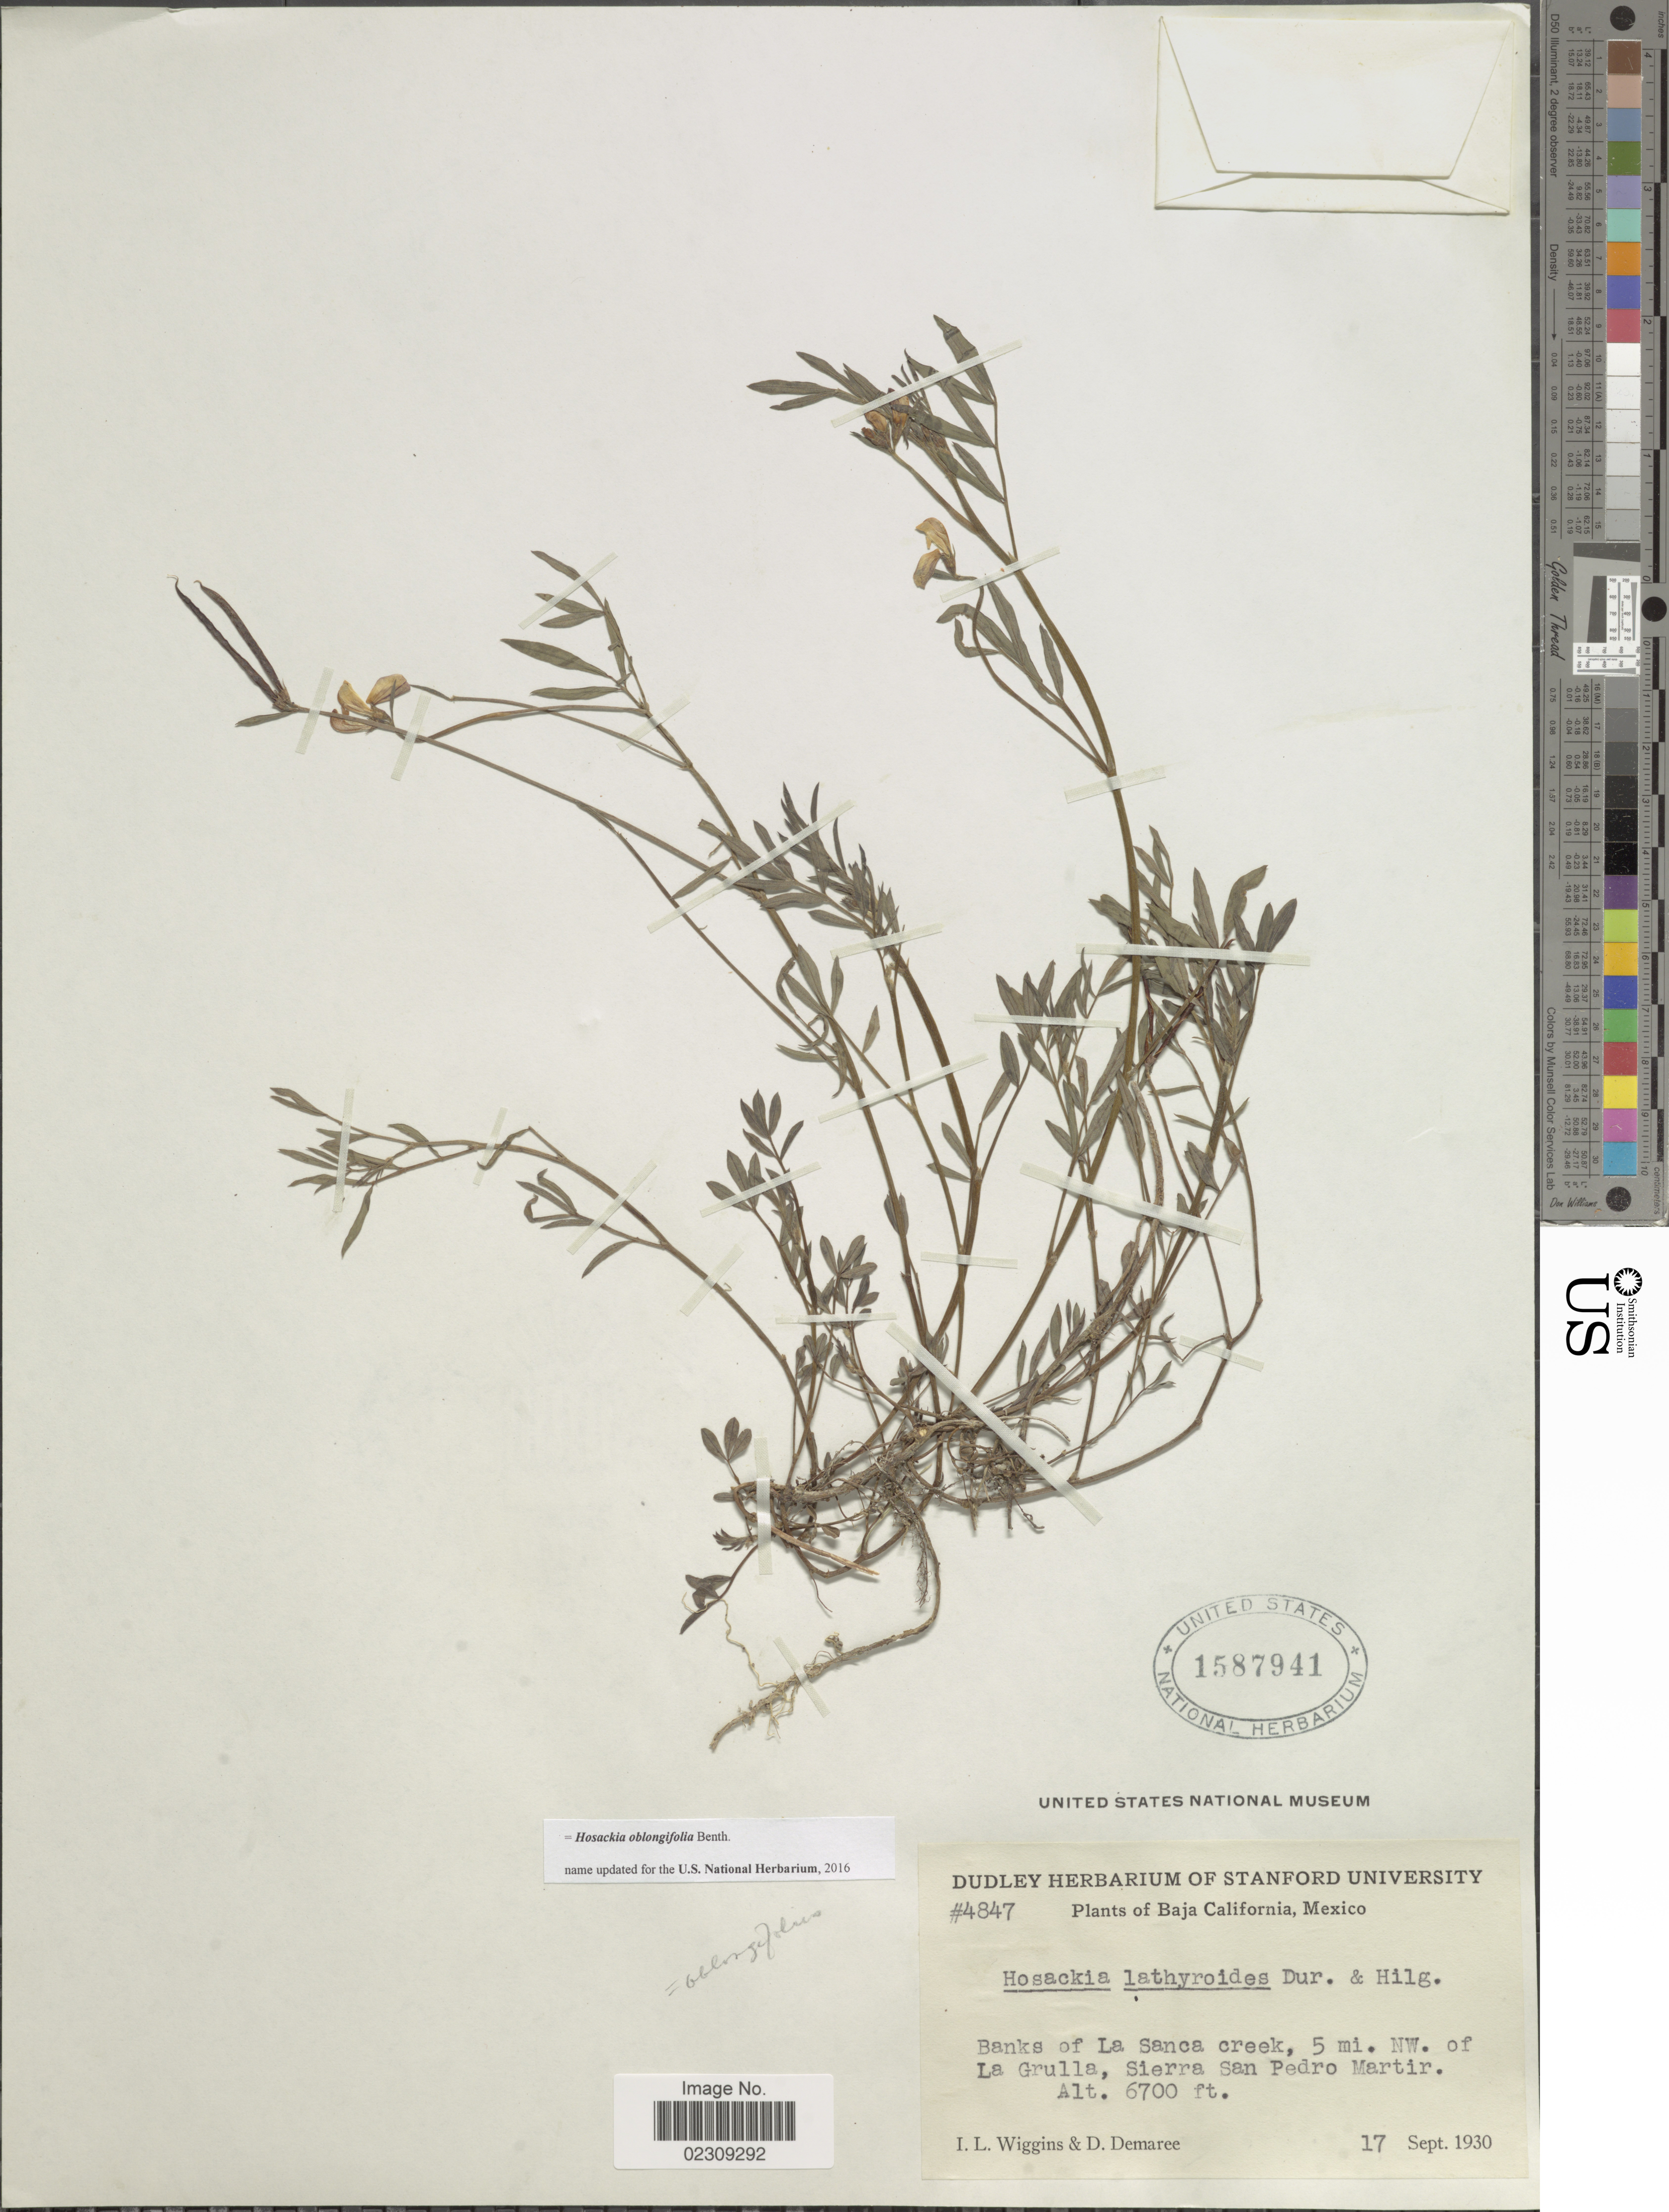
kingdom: Plantae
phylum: Tracheophyta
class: Magnoliopsida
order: Fabales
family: Fabaceae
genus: Hosackia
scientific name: Hosackia oblongifolia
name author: Benth.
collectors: I. L. Wiggins & D. Demaree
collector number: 4847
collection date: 1930-09-17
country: Mexico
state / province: Baja California Norte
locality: Banks of La Sanca creek, 5 mi NW of La Grulla, Sierra San Pedro Martir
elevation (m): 2042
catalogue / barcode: US 1587941